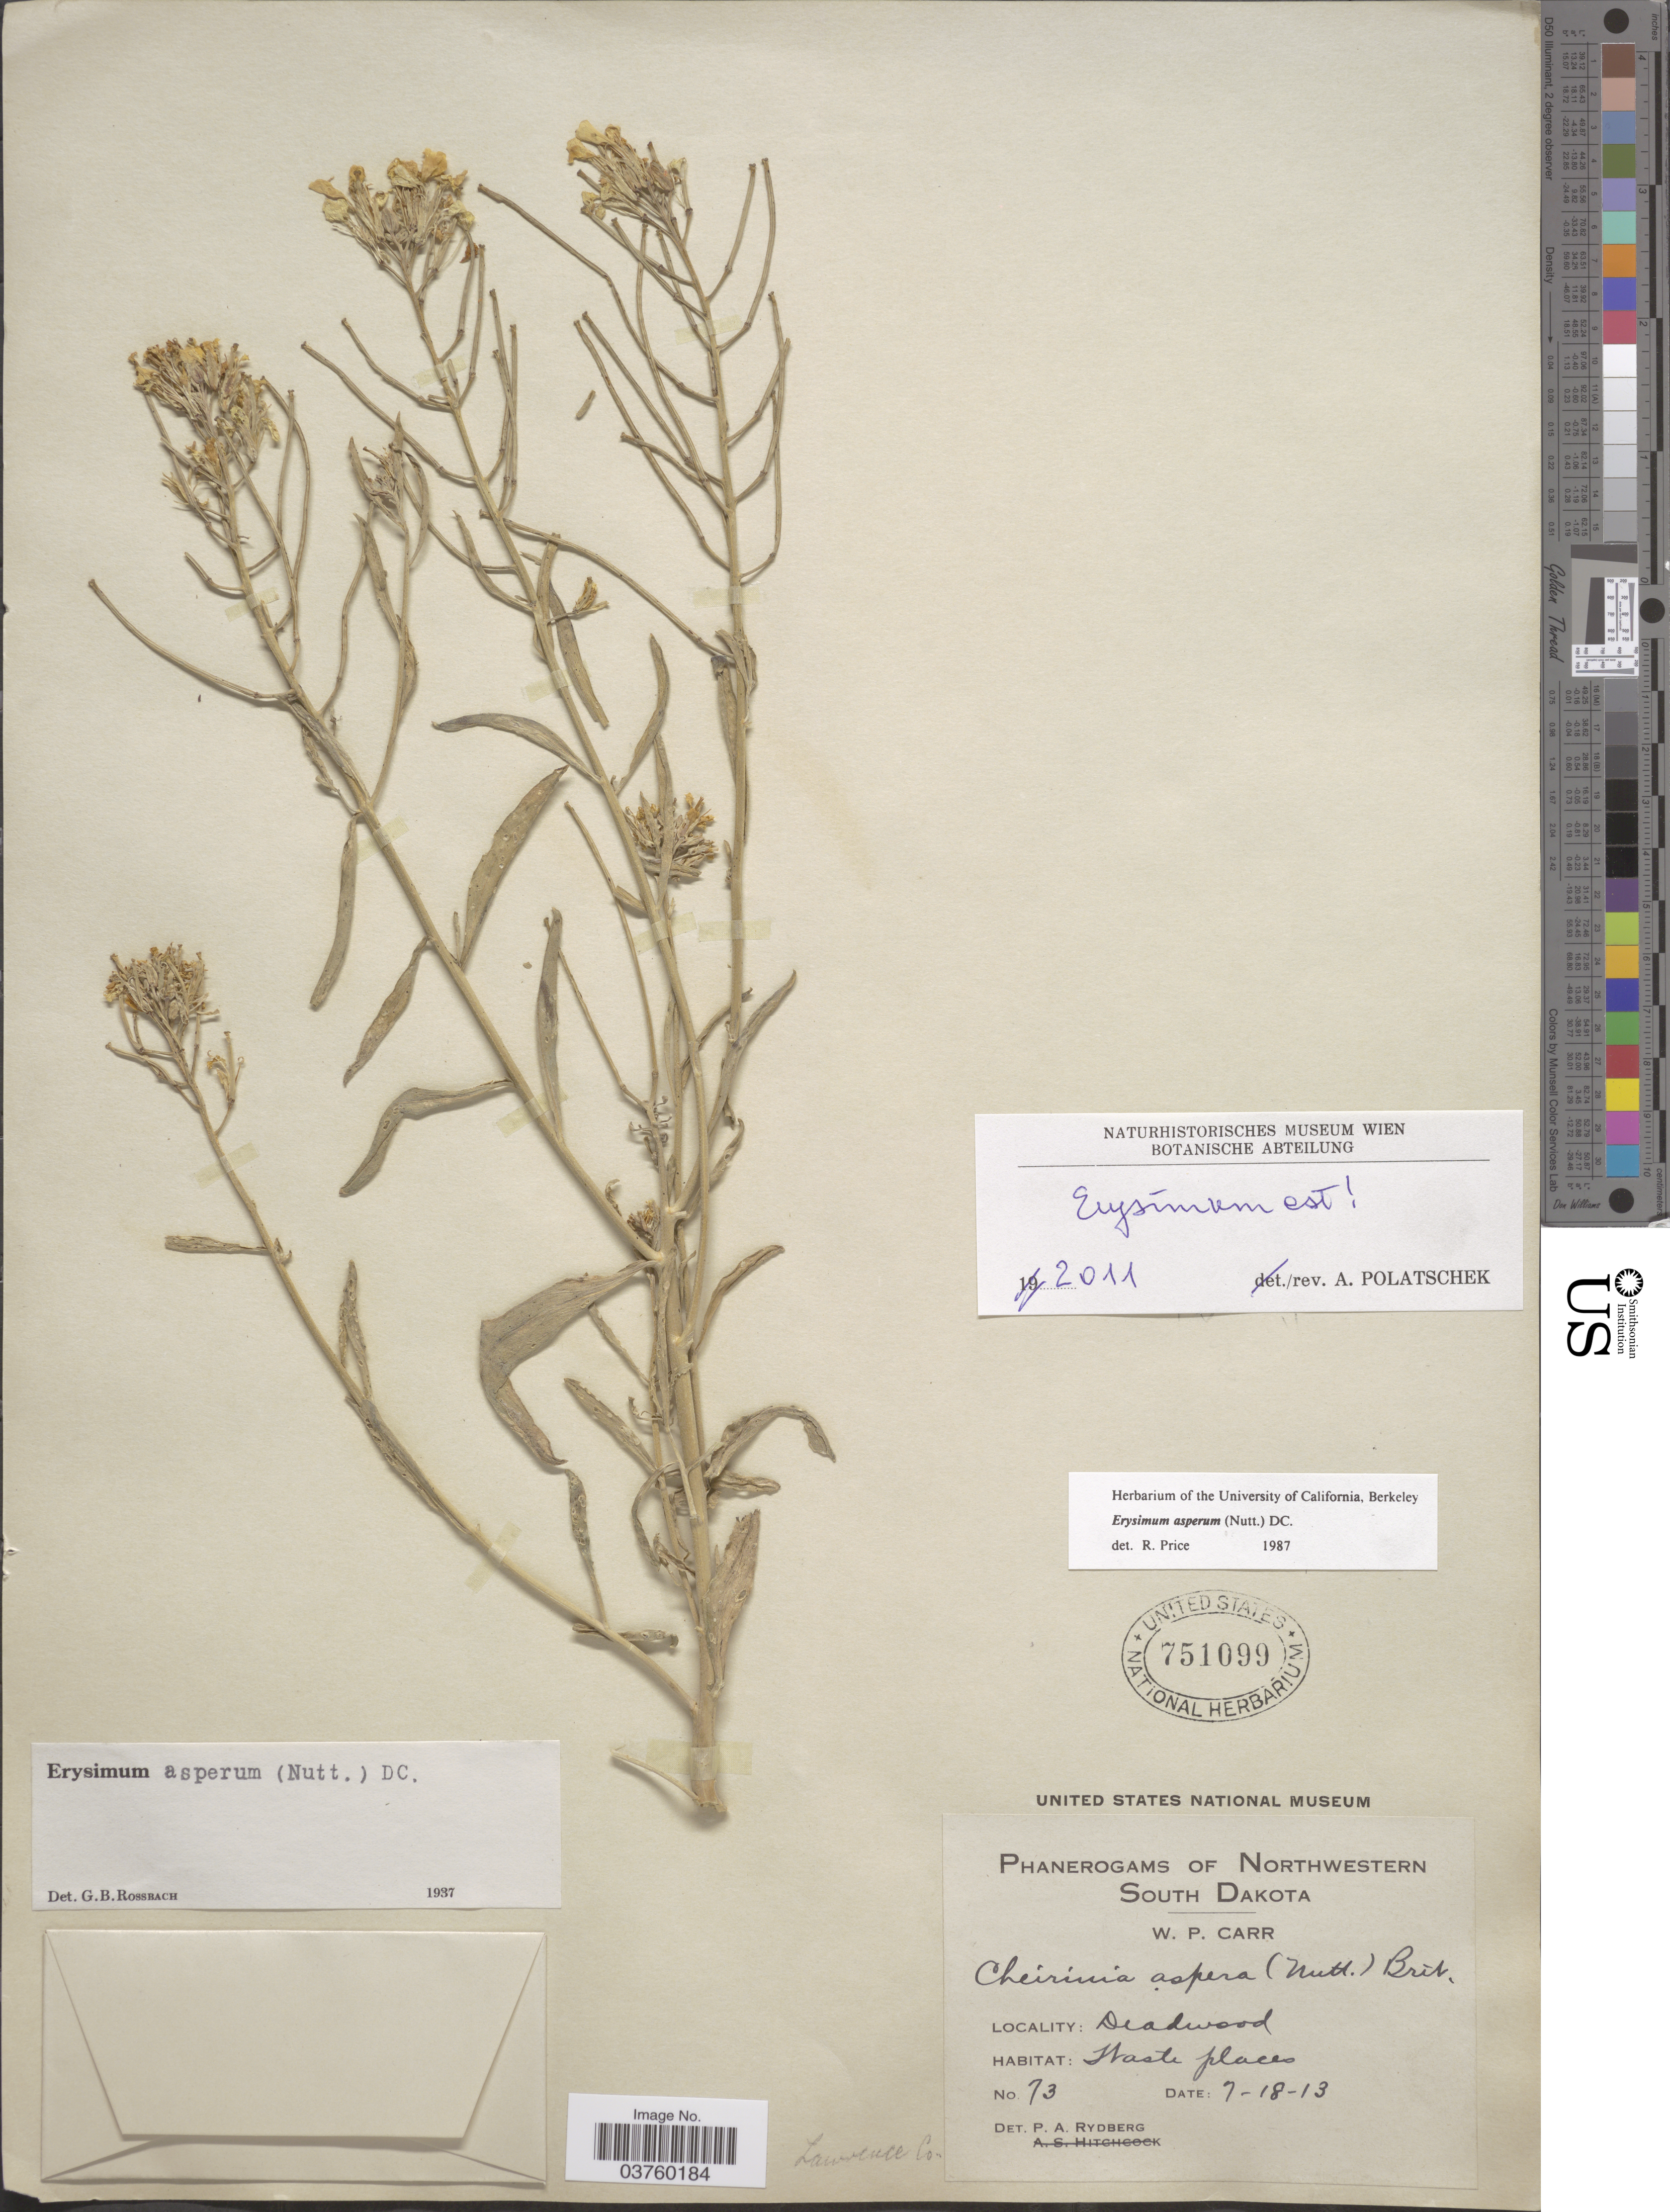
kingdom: Plantae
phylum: Tracheophyta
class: Magnoliopsida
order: Brassicales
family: Brassicaceae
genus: Erysimum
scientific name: Erysimum asperum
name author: (Nutt.) DC.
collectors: P. A. Rydberg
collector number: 73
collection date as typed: Transcribed d/m/y: 18/7/13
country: United States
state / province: South Dakota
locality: Phanerograms of Northwestern South Dakota. Deadwood. Lawrence Co.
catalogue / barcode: US 751099